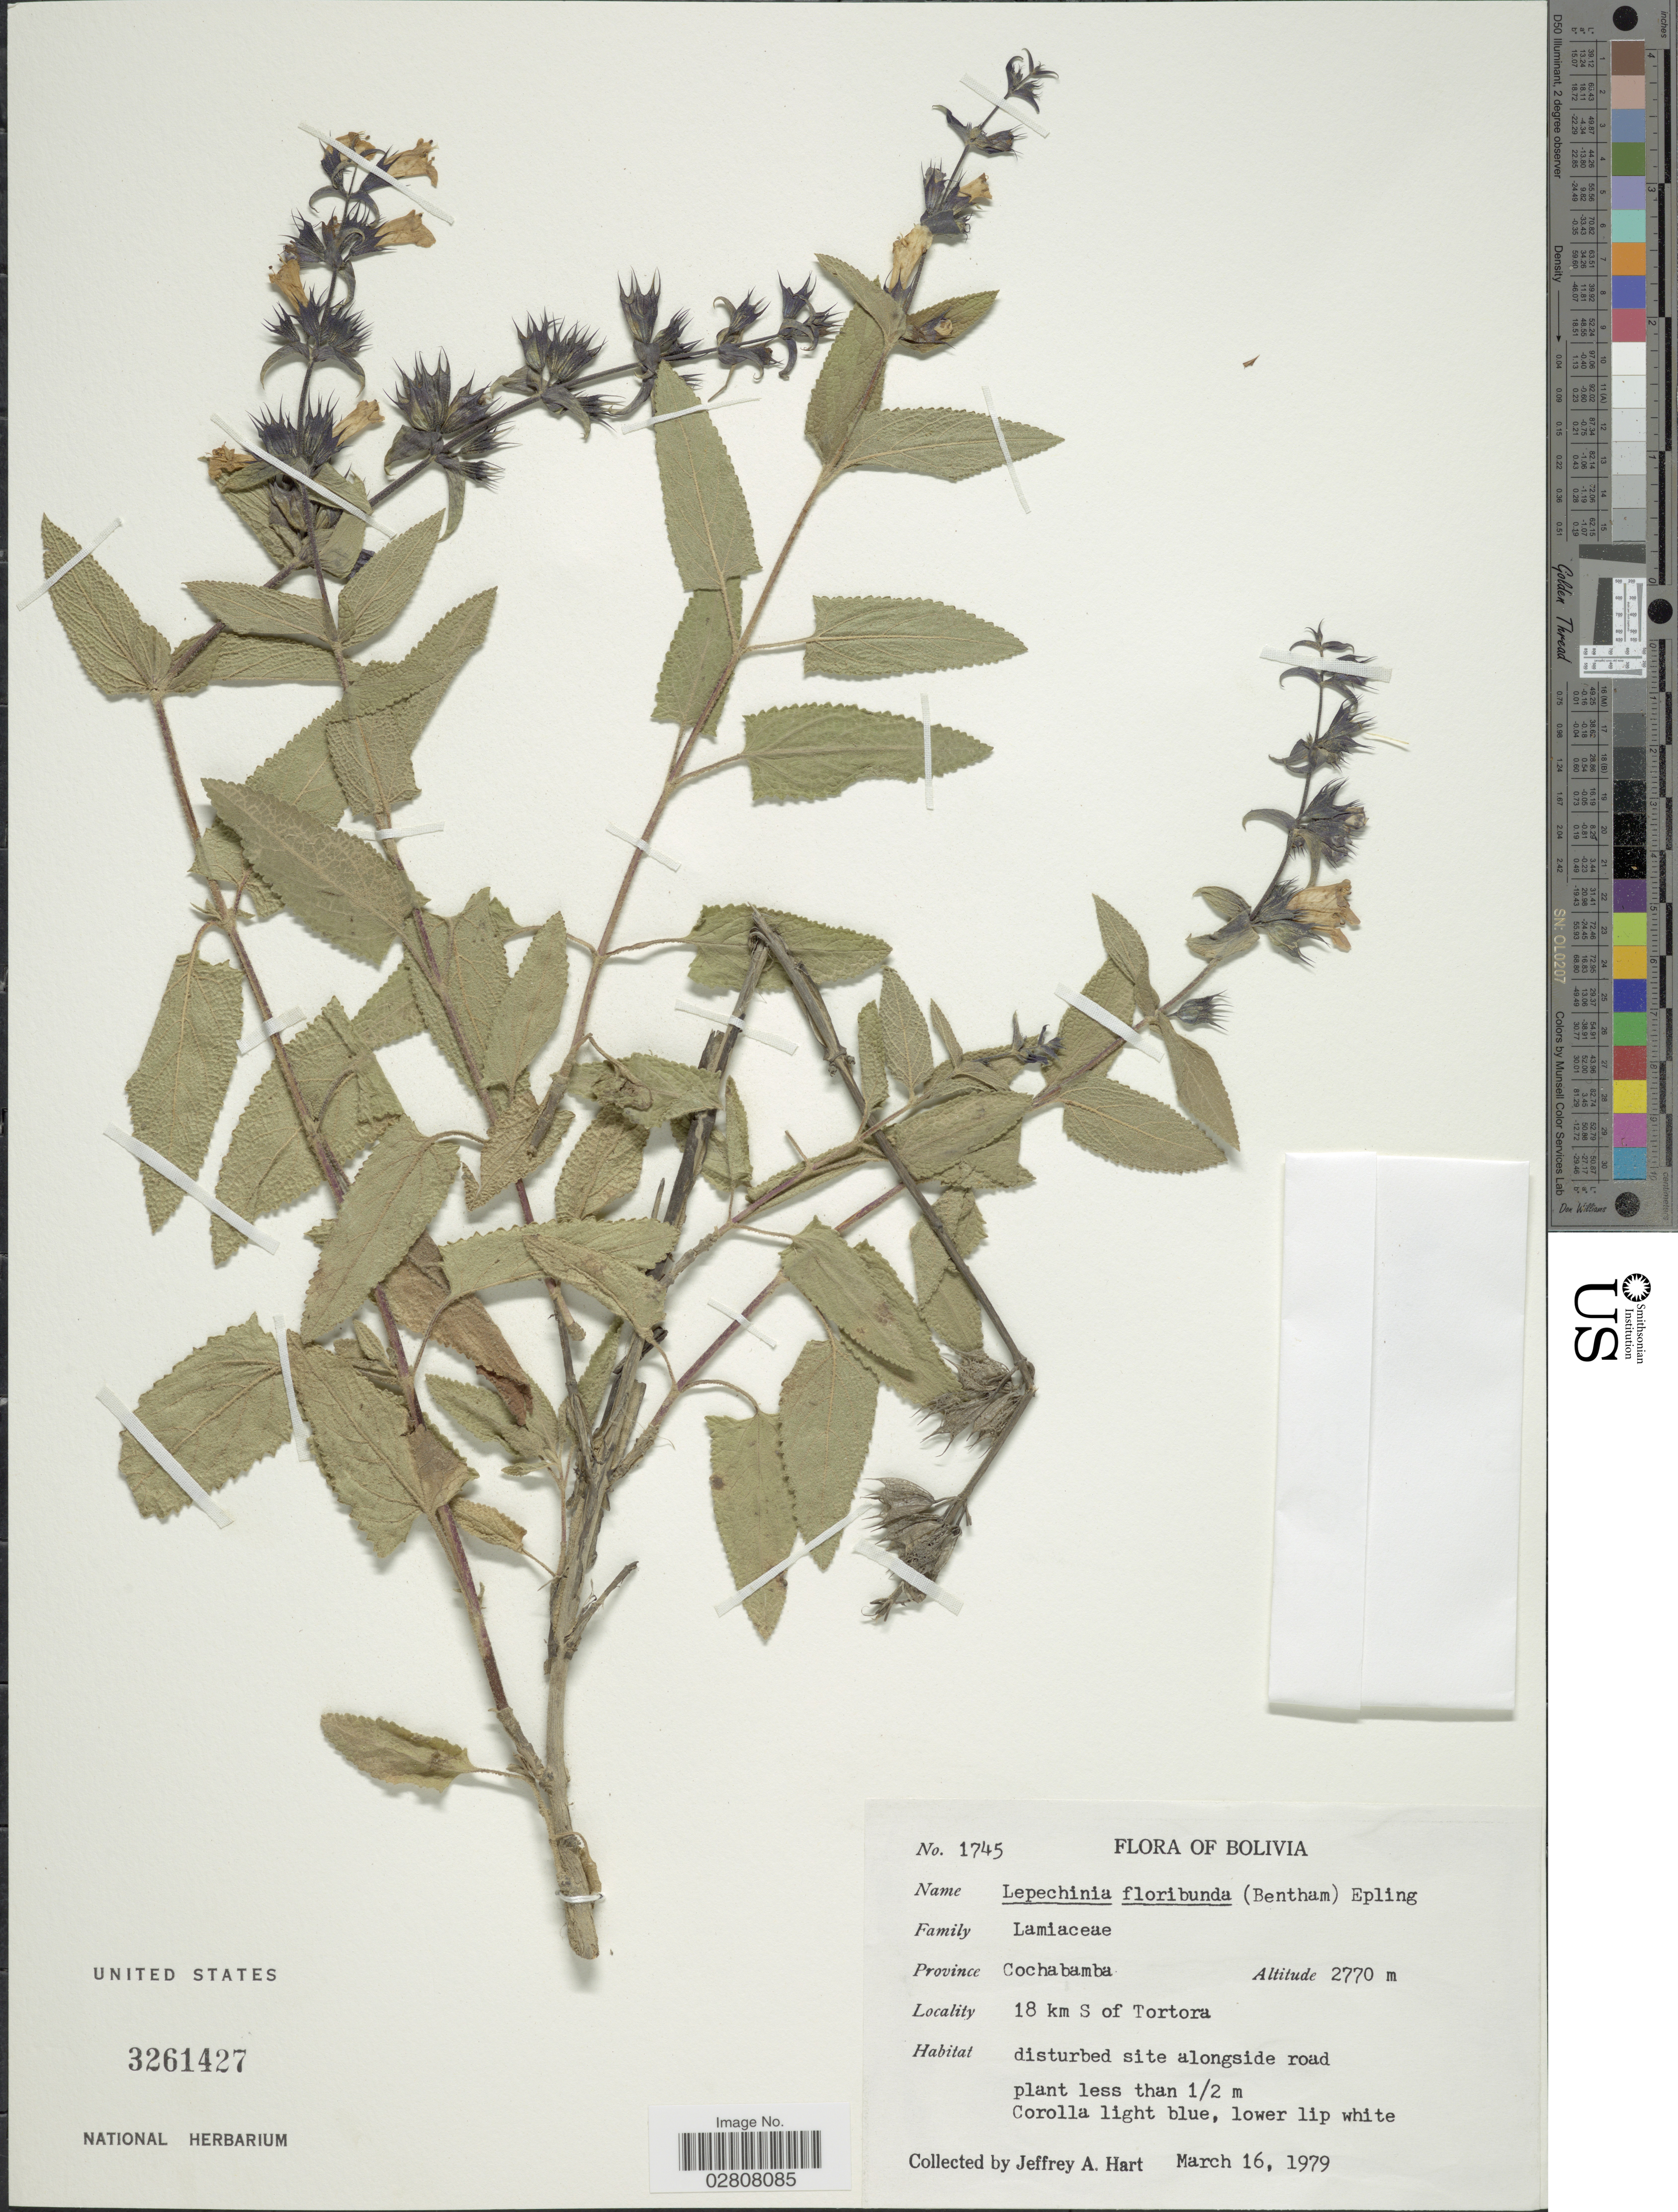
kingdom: Plantae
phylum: Tracheophyta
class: Magnoliopsida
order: Lamiales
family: Lamiaceae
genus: Lepechinia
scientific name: Lepechinia floribunda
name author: (Benth.) Epling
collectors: J. A. Hart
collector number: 1745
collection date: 1979-03-16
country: Bolivia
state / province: Cochabamba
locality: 18 km S of Tortora.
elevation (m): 2770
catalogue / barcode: US 3261427